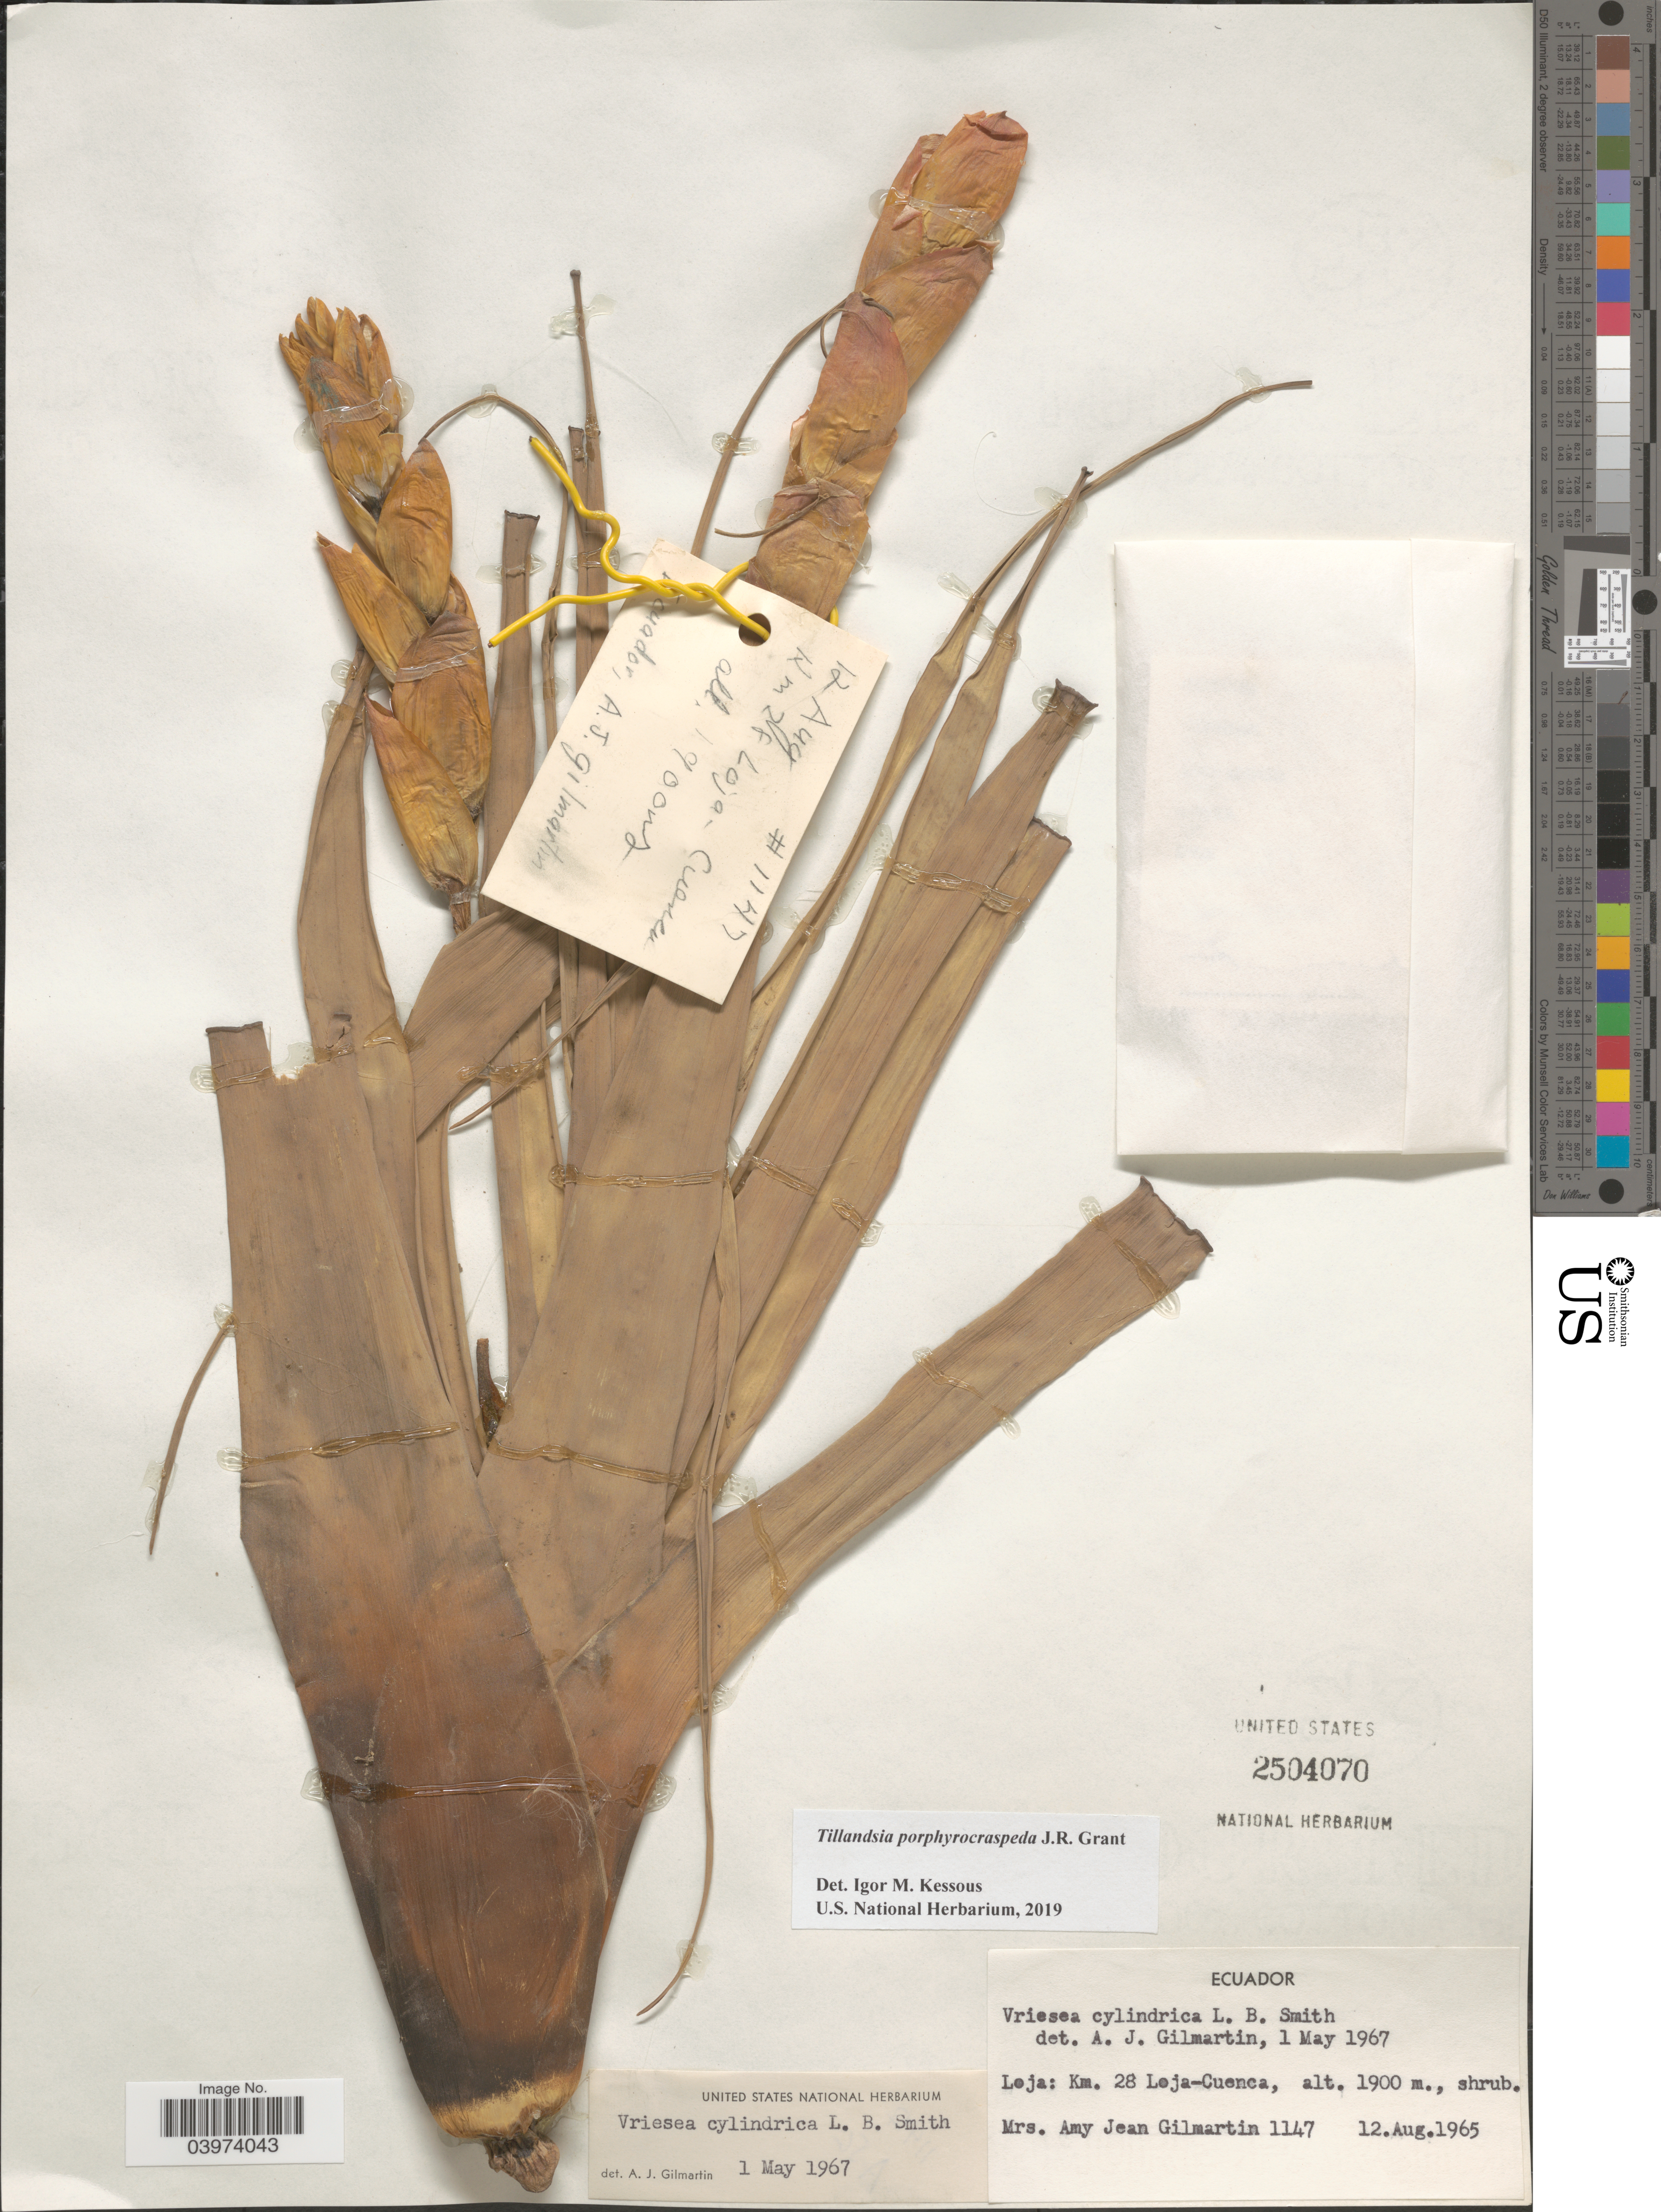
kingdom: Plantae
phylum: Tracheophyta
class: Liliopsida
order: Poales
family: Bromeliaceae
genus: Tillandsia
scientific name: Tillandsia porphyrocraspeda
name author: J.R. Grant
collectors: A. J. Gilmartin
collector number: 1147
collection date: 1965-08-12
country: Ecuador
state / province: Loja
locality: Km. 28 Loja-Cuenca.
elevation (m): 1900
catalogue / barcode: US 2504070